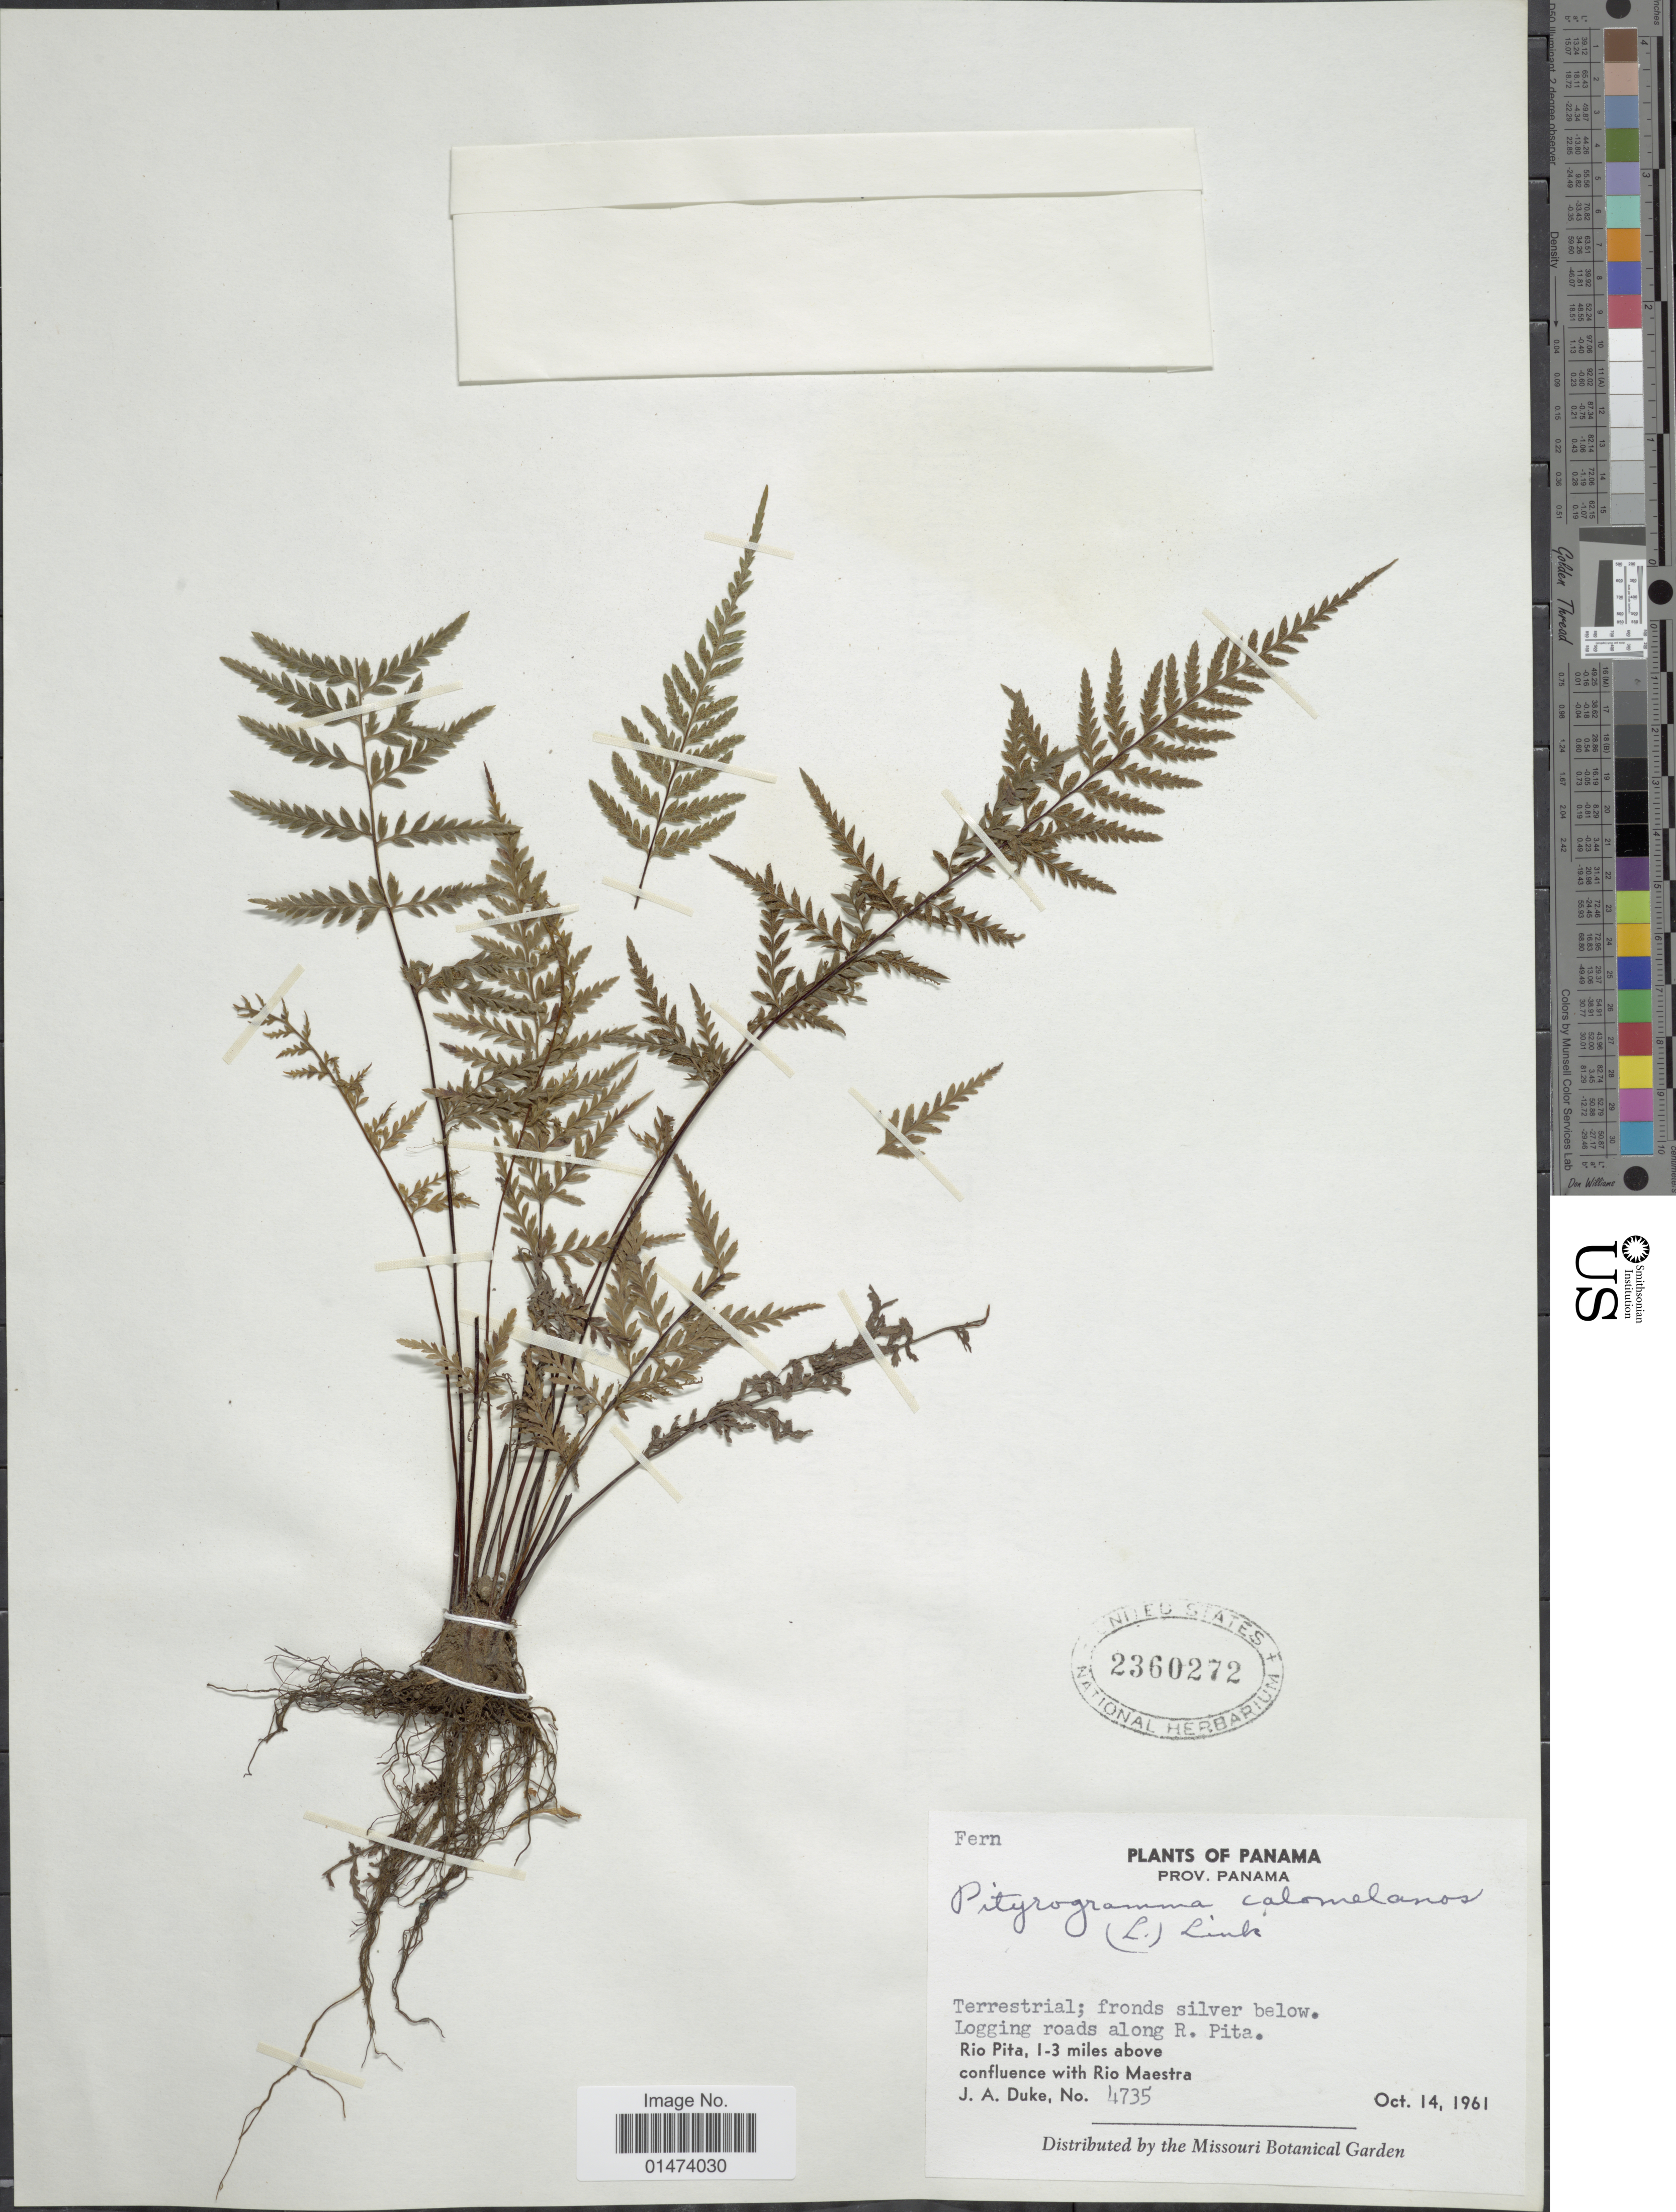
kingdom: Plantae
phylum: Tracheophyta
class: Polypodiopsida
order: Polypodiales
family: Pteridaceae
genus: Pityrogramma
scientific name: Pityrogramma calomelanos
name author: (L.) Link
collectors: J. A. Duke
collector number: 4735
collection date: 1961-10-14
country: Panama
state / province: Panamá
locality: Rio Pita, 1-3 miles above confluence with Rio Maestra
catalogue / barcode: US 2360272